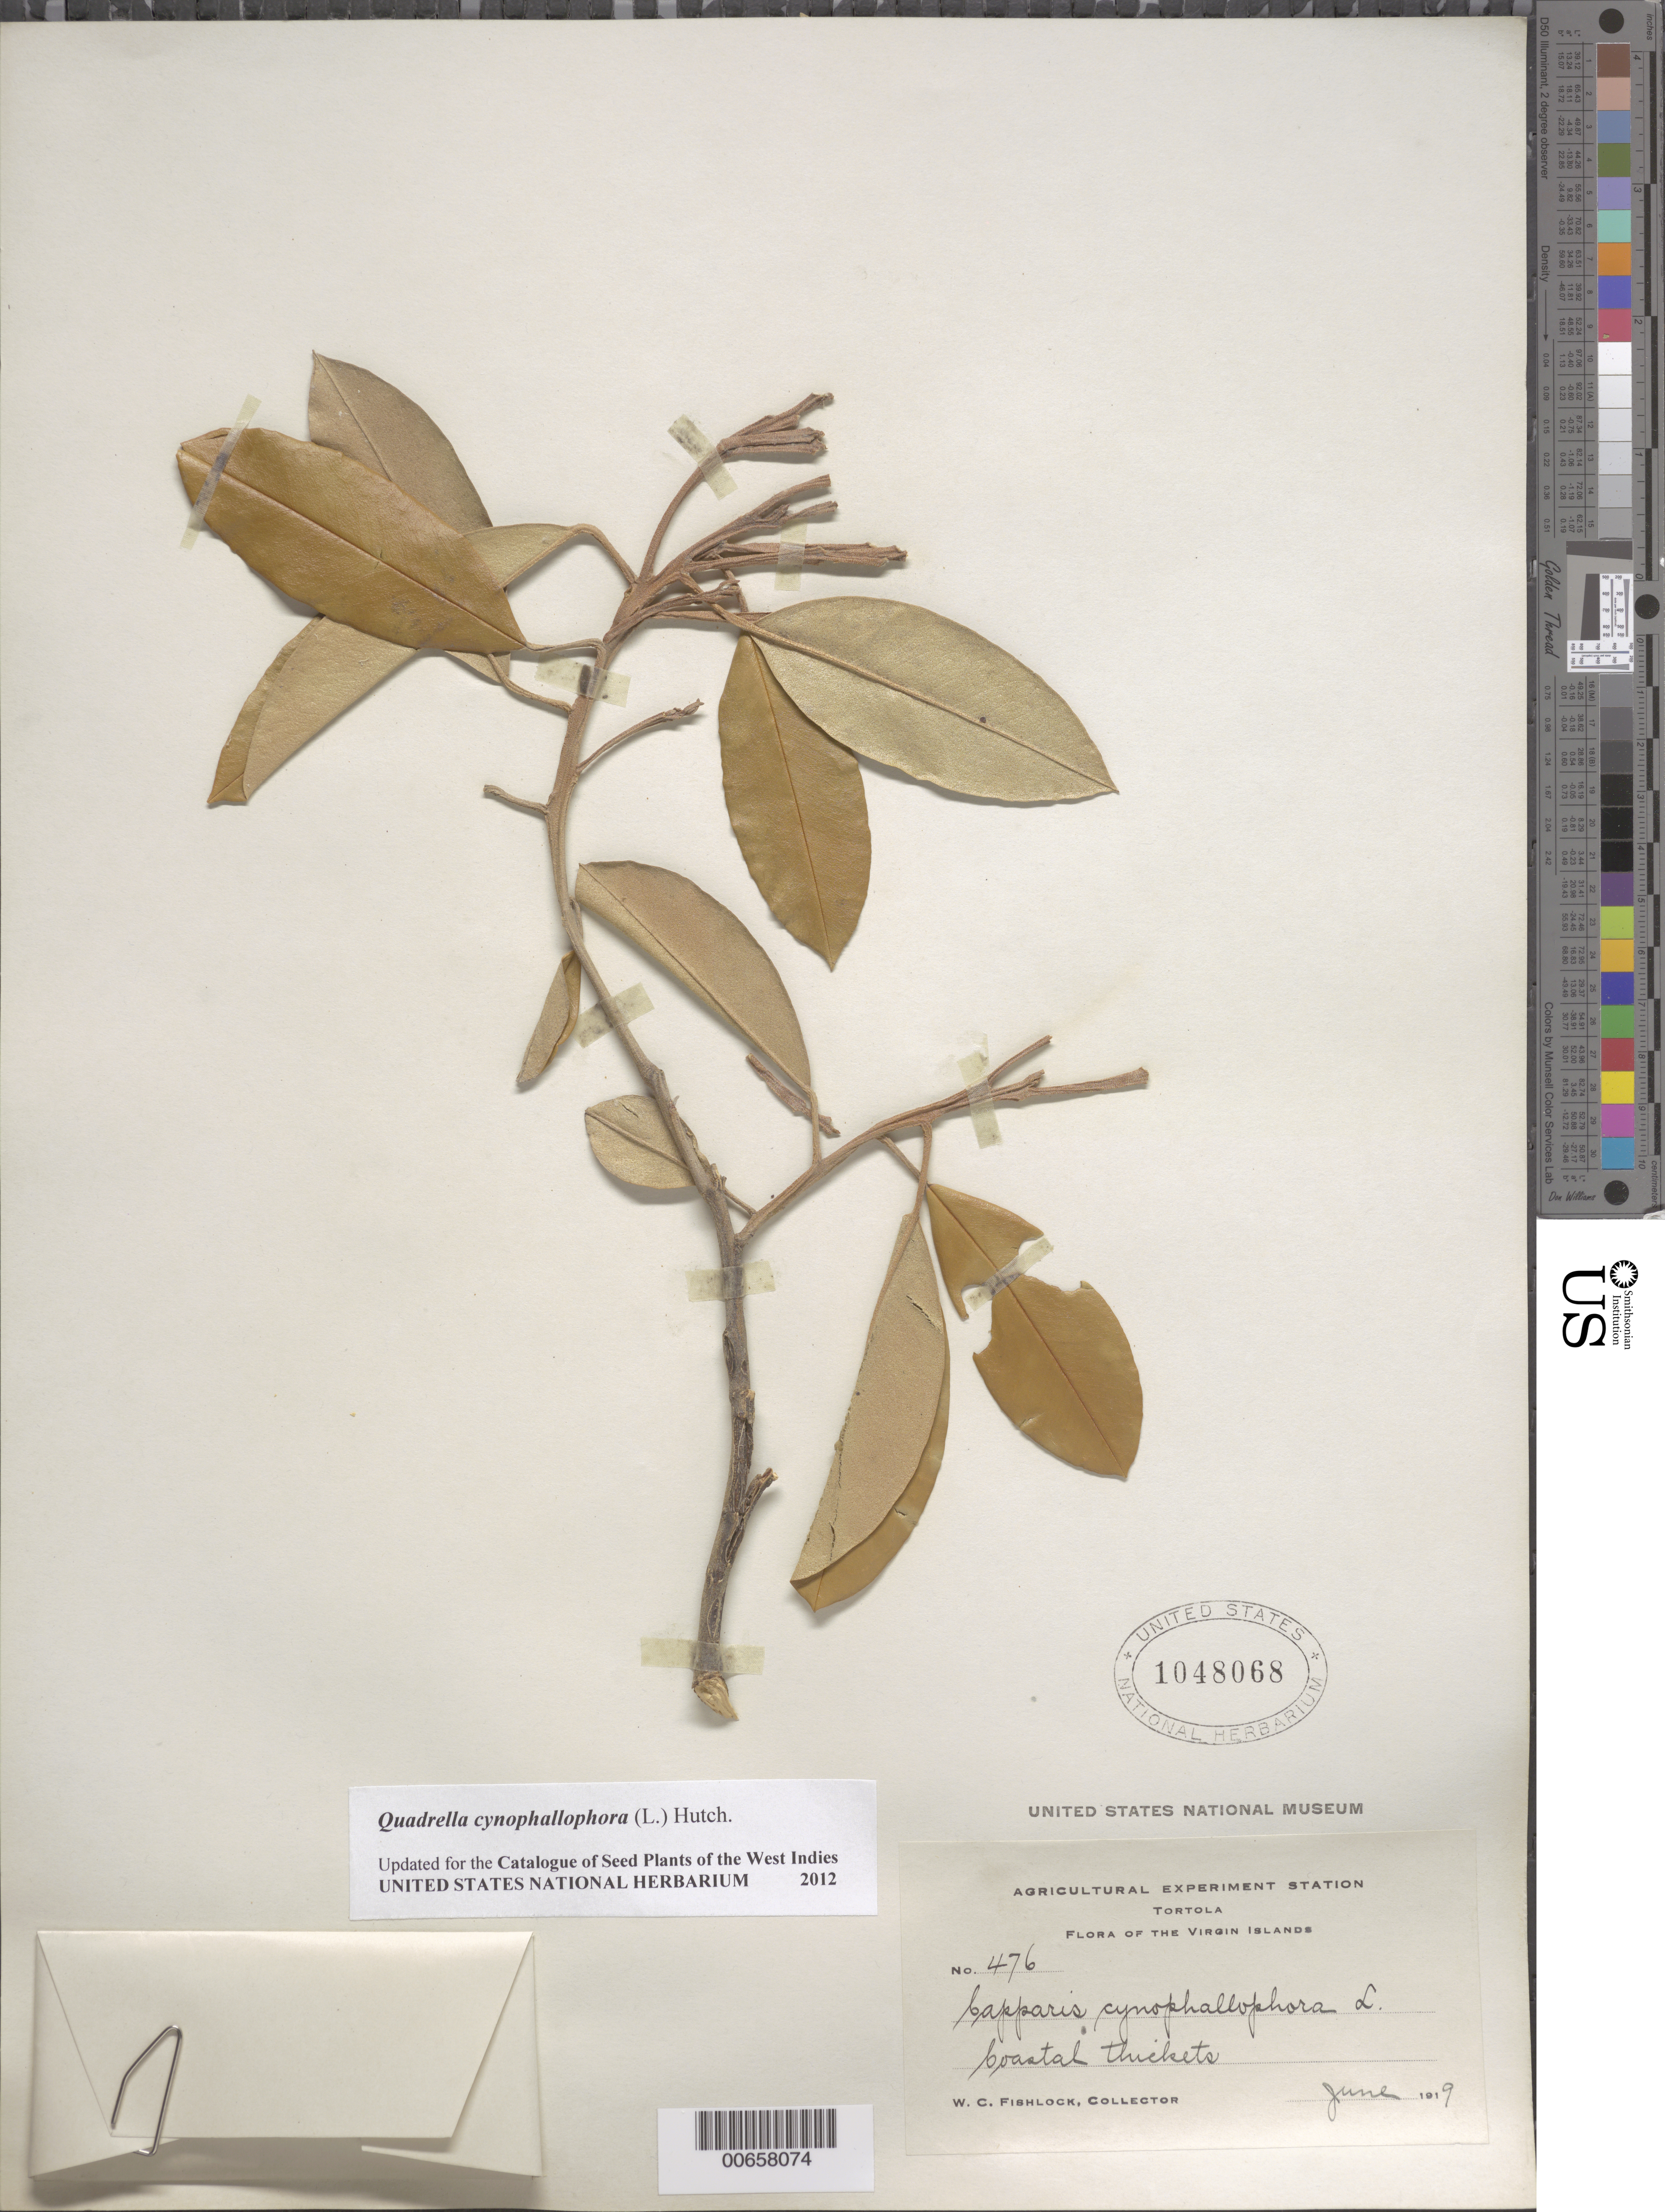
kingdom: Plantae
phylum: Tracheophyta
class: Magnoliopsida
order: Brassicales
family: Capparaceae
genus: Capparis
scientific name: Capparis cynophallophora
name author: L.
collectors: W. Fishlock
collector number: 476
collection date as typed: Jun 1919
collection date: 1919-06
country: British Virgin Islands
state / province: Tortola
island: Tortola Island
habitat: Coastal thickets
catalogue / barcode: US 1048068